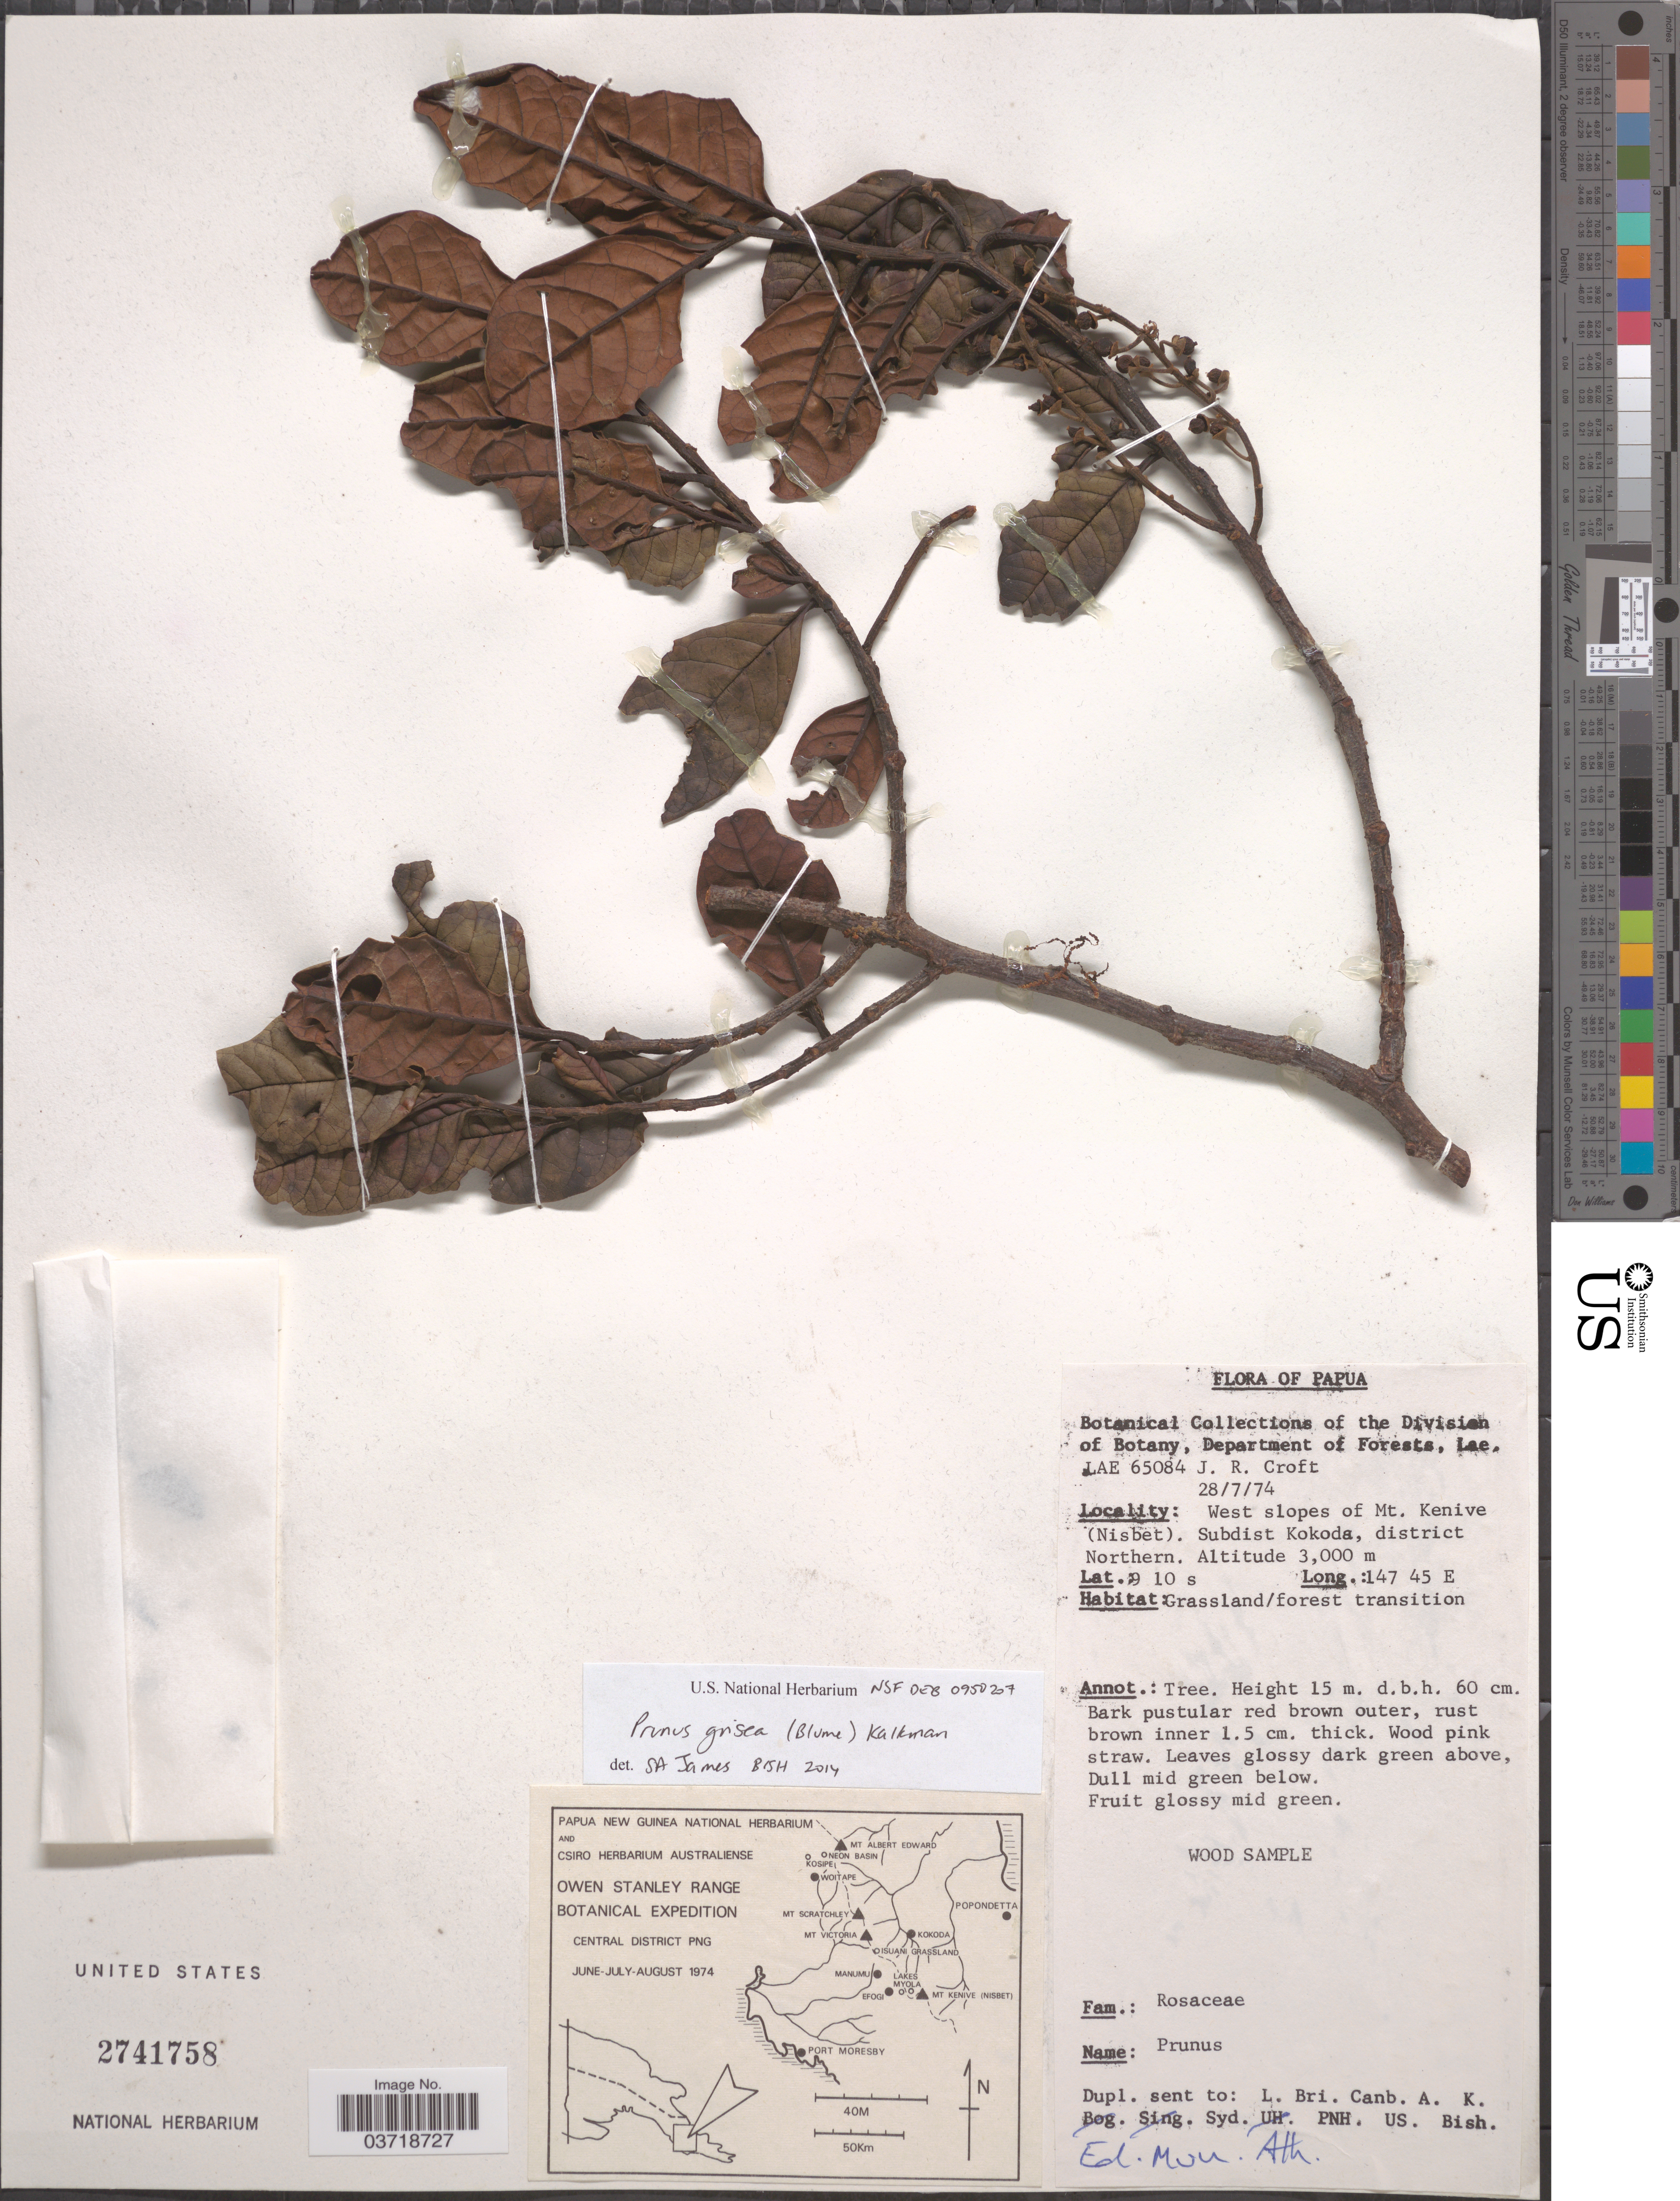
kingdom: Plantae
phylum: Tracheophyta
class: Magnoliopsida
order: Rosales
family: Rosaceae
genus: Prunus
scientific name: Prunus grisea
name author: (Blume ex K. Müller) Kalkman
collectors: J. R. Croft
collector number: LAE 65084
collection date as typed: Transcribed d/m/y: 28/7/74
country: Papua New Guinea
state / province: Northern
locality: Papua. West slopes of Mt. Kenive (Nisbet). Subdist Kokoda, district Northern.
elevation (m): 3000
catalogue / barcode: US 2741758